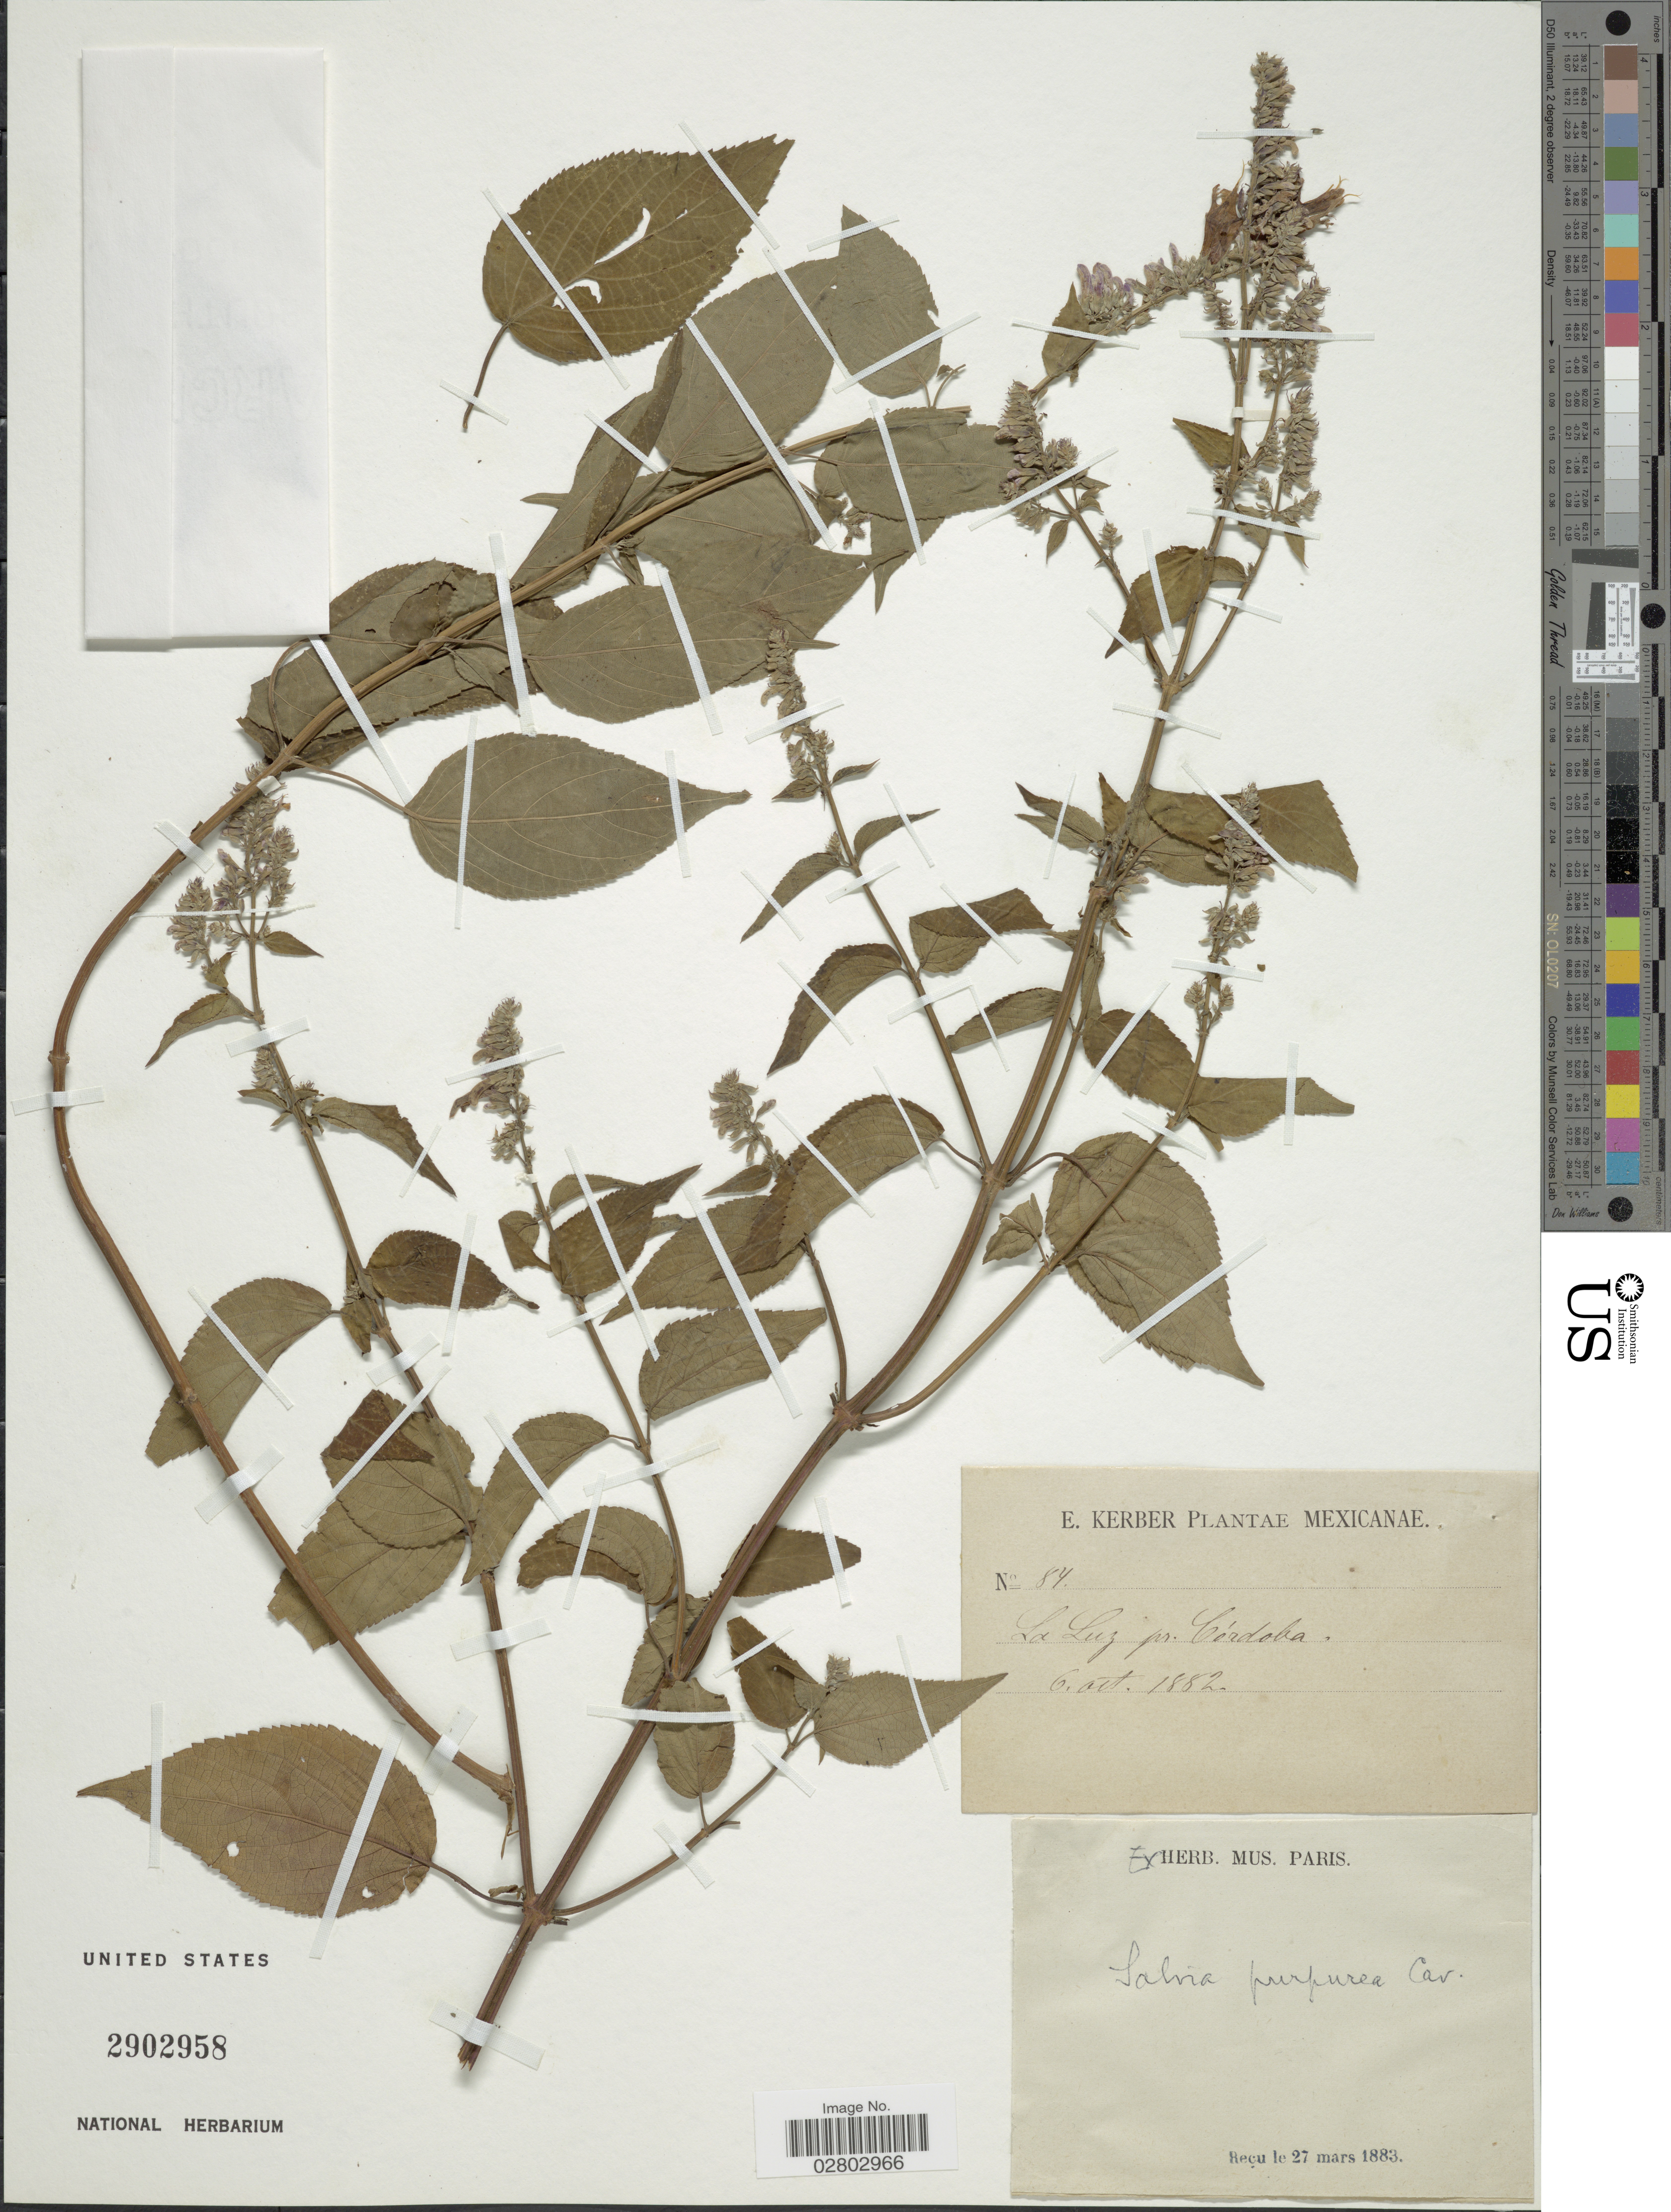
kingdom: Plantae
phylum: Tracheophyta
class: Magnoliopsida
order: Lamiales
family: Lamiaceae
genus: Salvia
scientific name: Salvia purpurea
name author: Cav.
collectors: E. Kerber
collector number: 84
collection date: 1882-10-06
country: Mexico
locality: La Luz pr. Córdoba.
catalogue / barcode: US 2902958